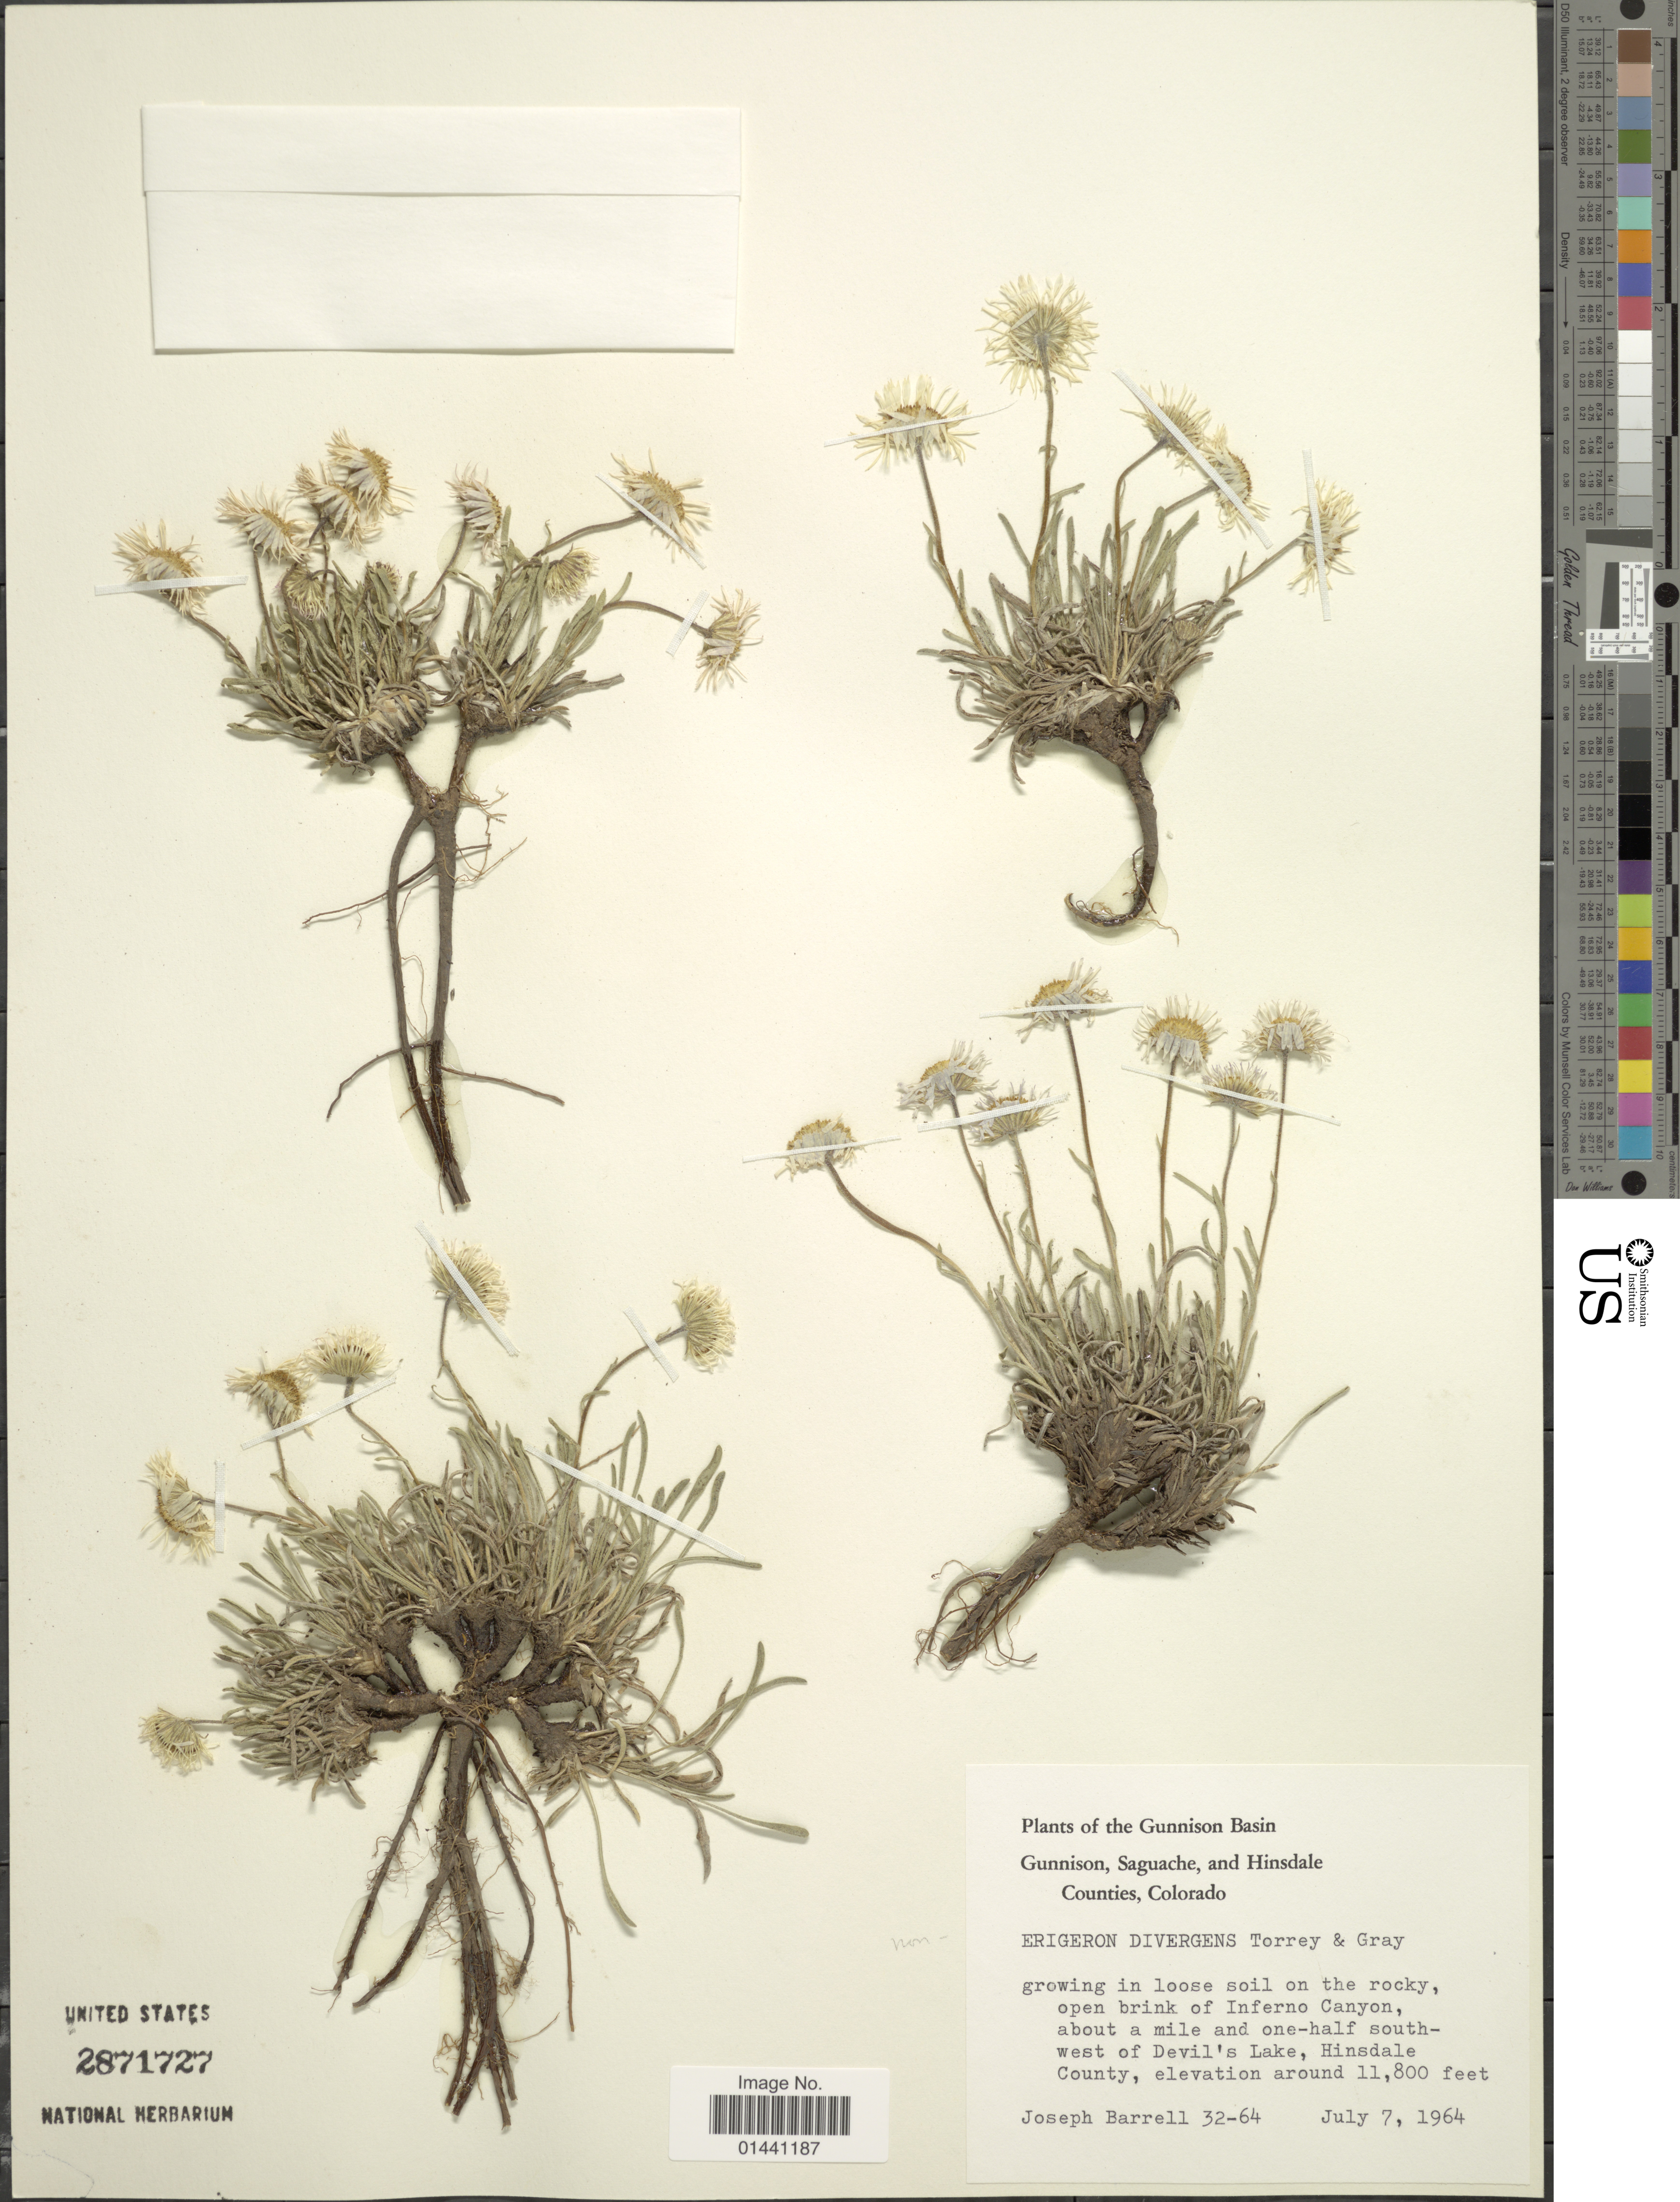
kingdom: Plantae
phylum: Tracheophyta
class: Magnoliopsida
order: Asterales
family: Asteraceae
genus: Erigeron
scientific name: Erigeron sp.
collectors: J. Barrell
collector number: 32-64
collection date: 1964-07-07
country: United States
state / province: Colorado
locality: Gunnison Basin, Gunnison, Saguache, and Hinsdale Counties, growing in loose soil on the rocky, open brink of Inferno Canyon, about a mile and one-half south-west of Devil's Lake, Hinsdale County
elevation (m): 3597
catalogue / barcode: US 2871727